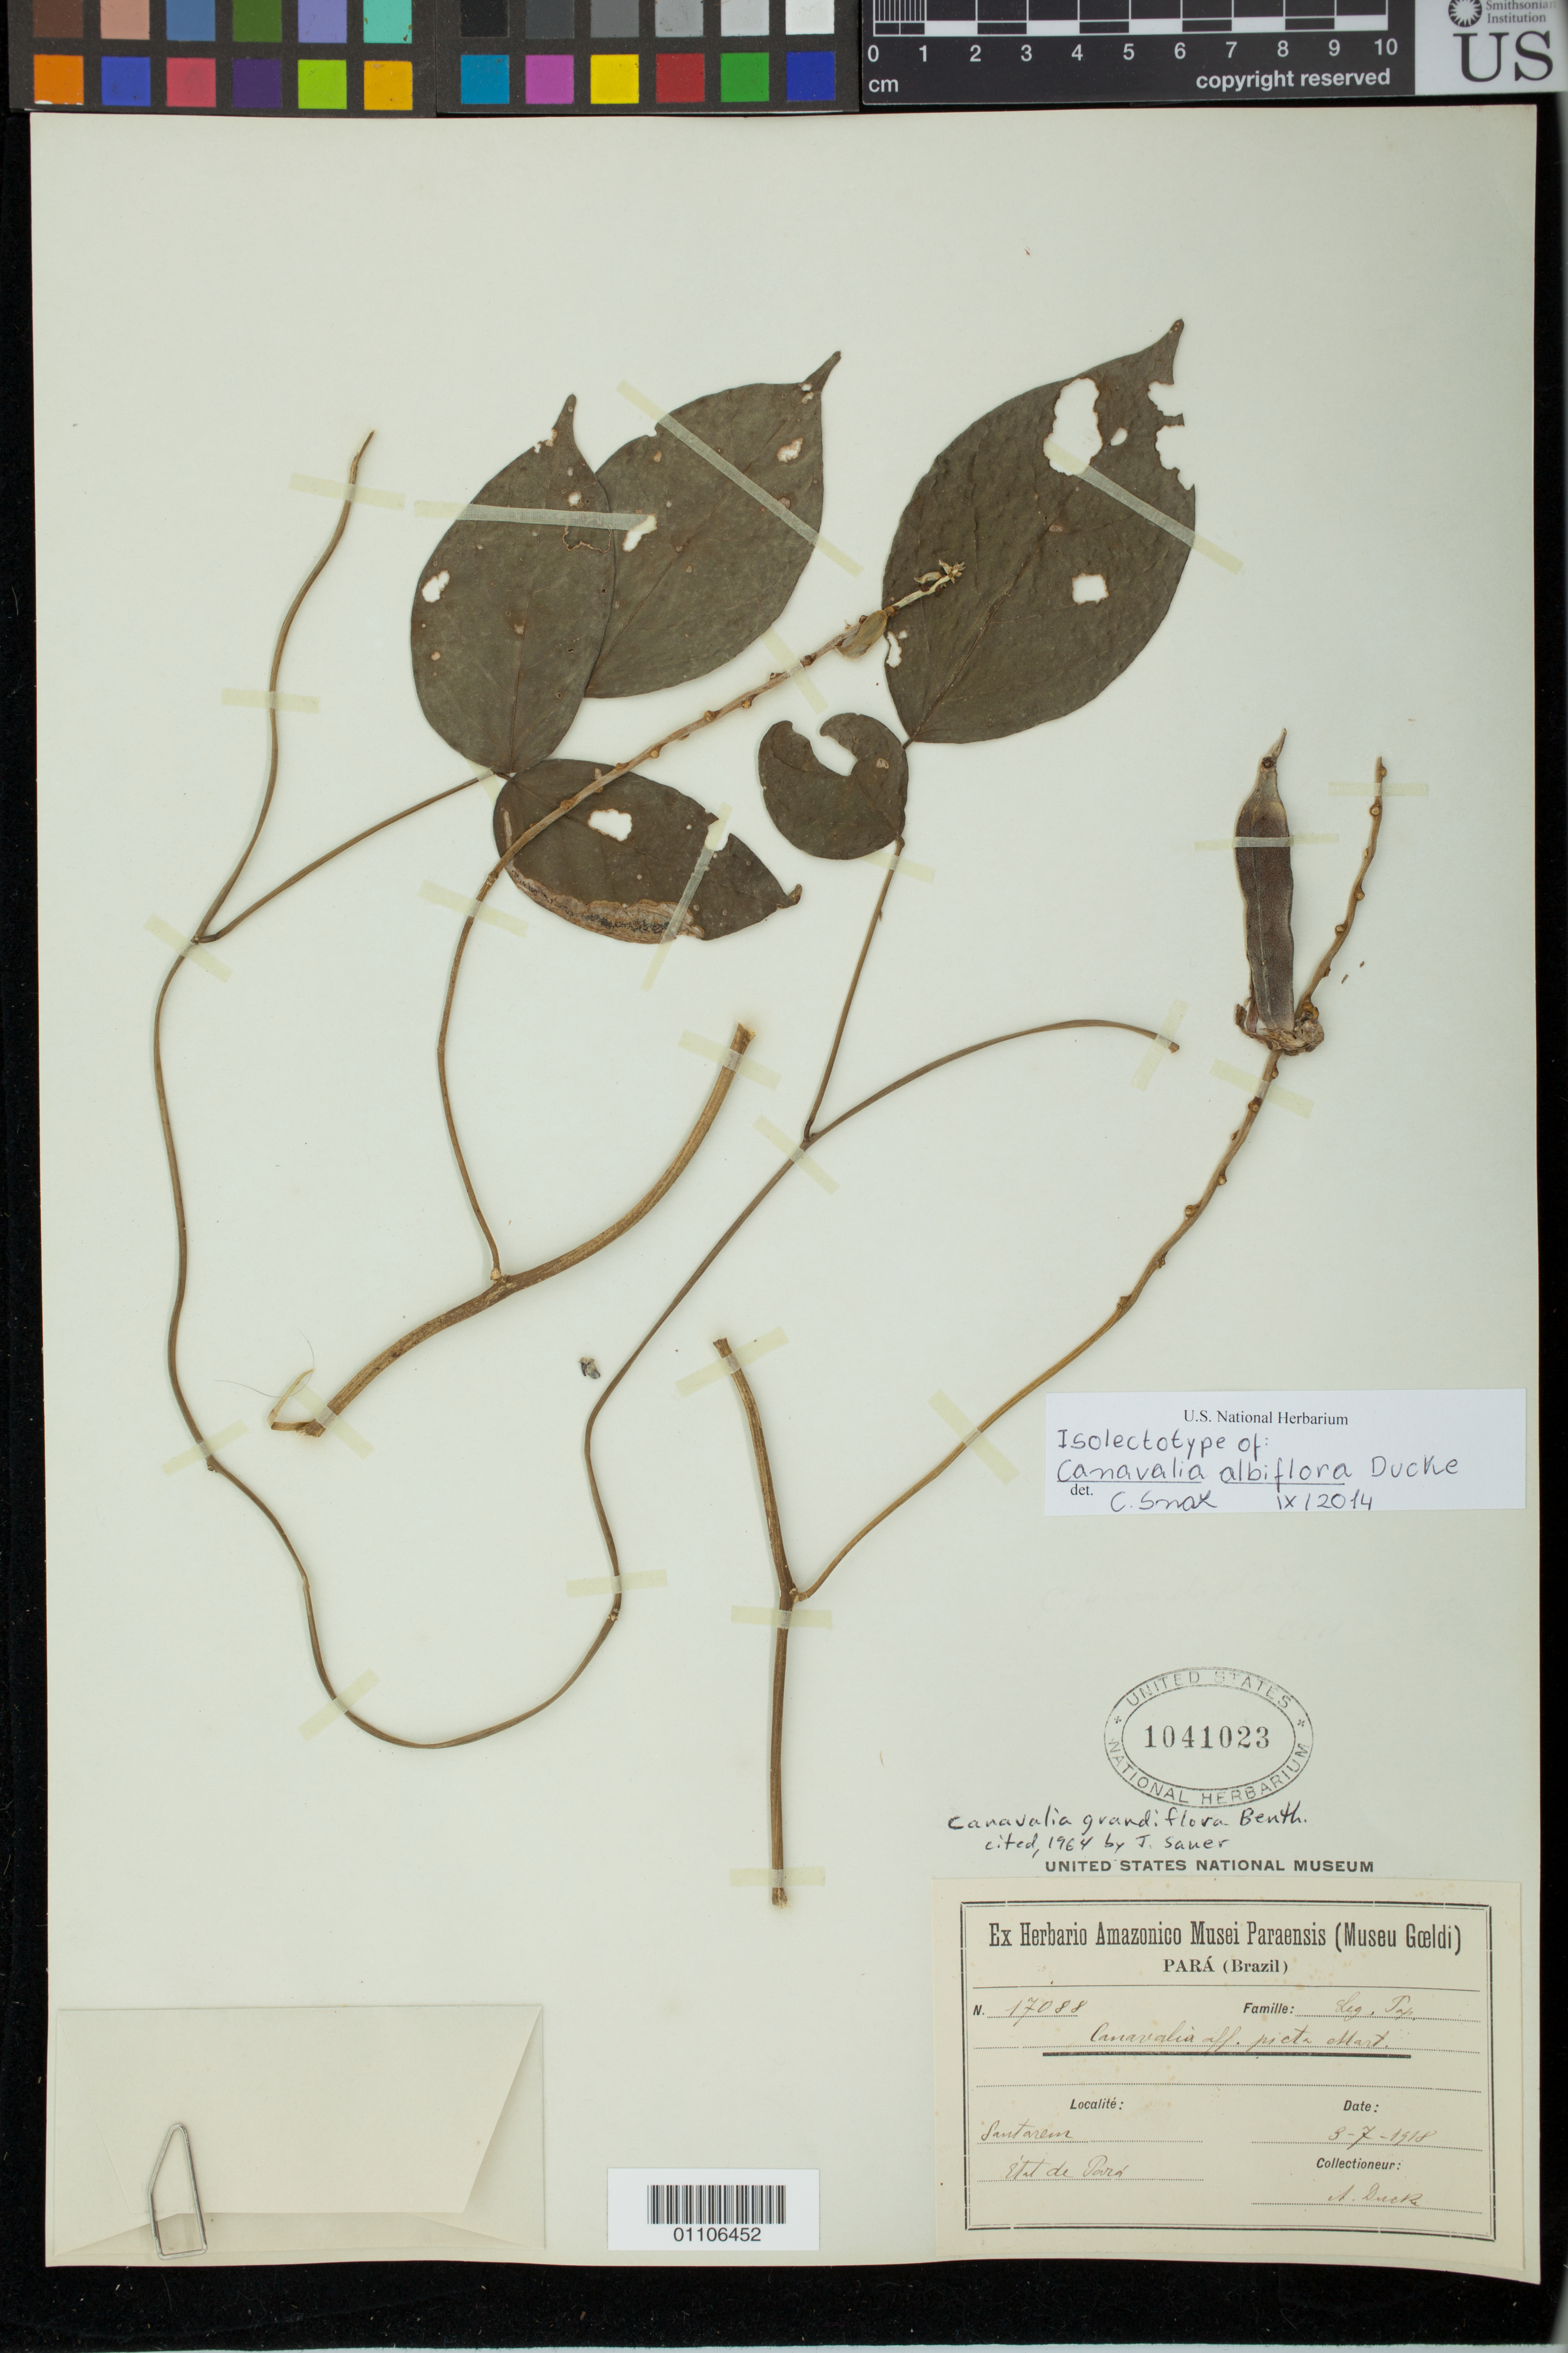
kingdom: Plantae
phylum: Tracheophyta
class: Magnoliopsida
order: Fabales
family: Fabaceae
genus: Canavalia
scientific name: Canavalia albiflora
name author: Ducke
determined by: Snak, C.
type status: Isolectotype; Syntype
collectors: A. Ducke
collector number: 17088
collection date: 1918-07-03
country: Brazil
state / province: Pará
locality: Santarem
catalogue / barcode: US 1041023